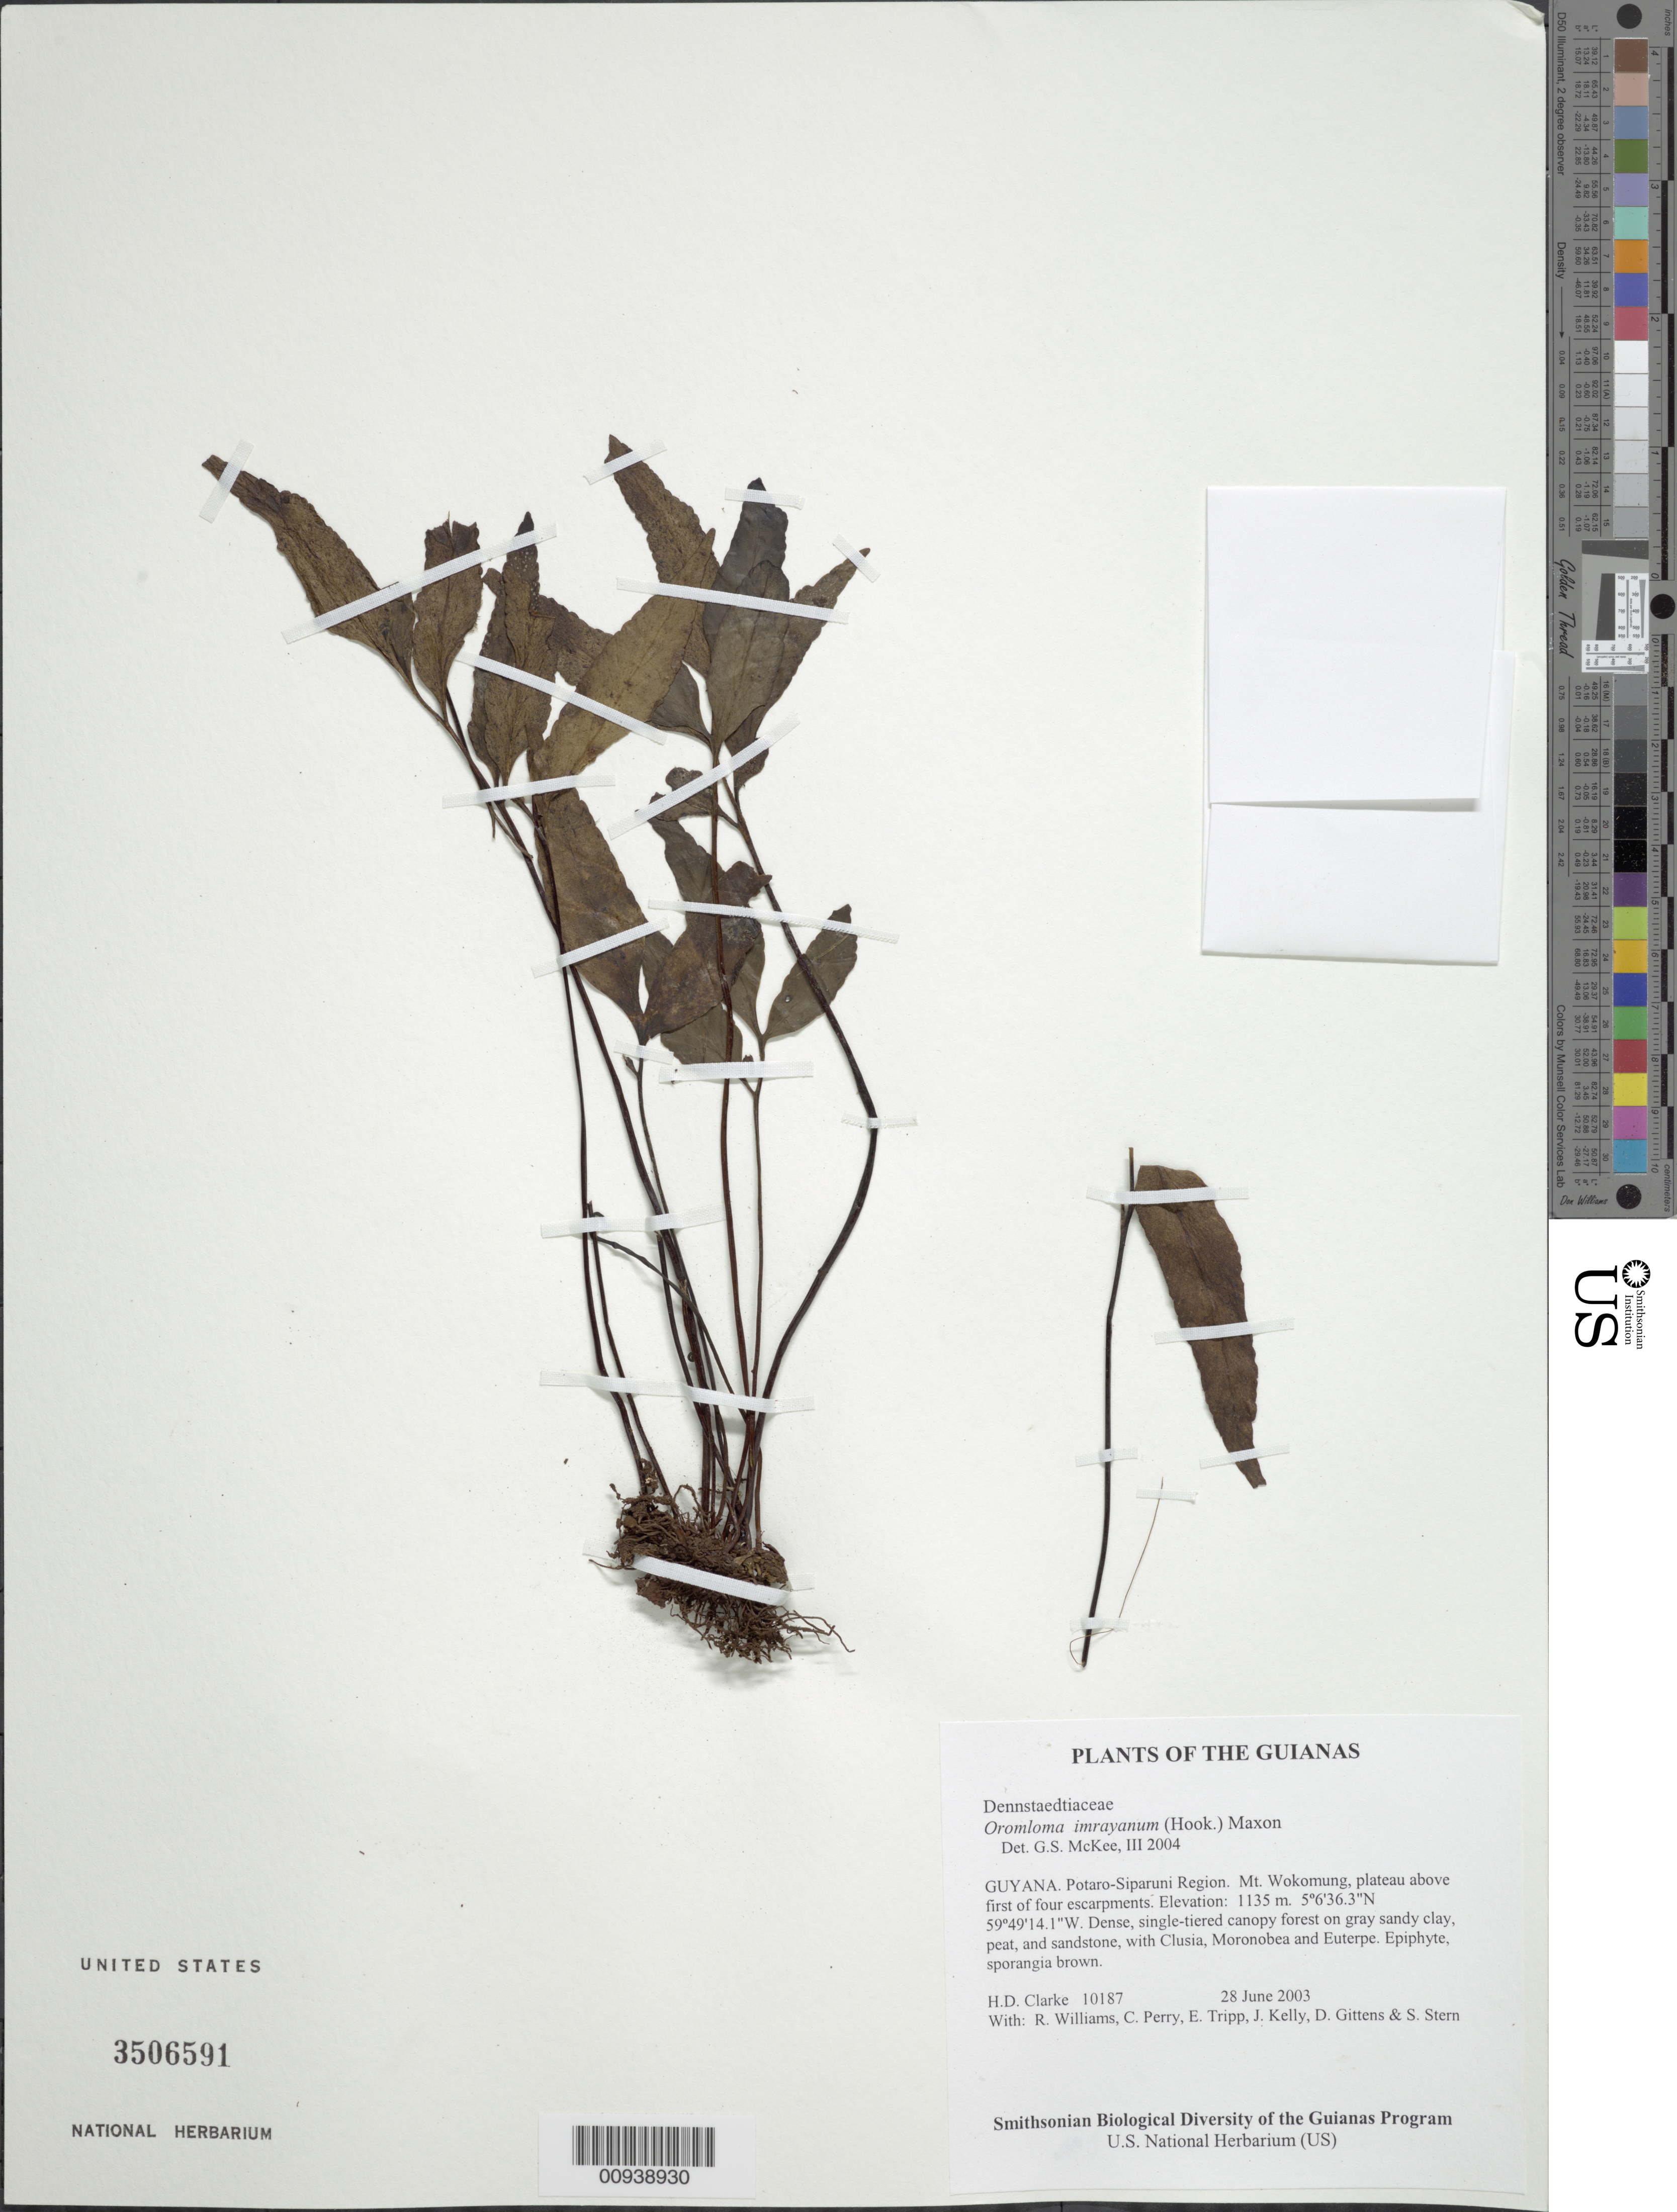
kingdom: Plantae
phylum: Tracheophyta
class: Polypodiopsida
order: Polypodiales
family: Lindsaeaceae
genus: Lindsaea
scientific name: Lindsaea imrayana comb. ined.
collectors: H. D. Clarke, R. Williams, C. Perry, E. Tripp, J. Kelly, D. Gittens & S. R. Stern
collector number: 10187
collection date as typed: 28 June 2003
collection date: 2003-06-28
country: Guyana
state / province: Potaro-Siparuni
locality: Mt. Wokomung, plateau above first of four escarpments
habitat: Dense, single-tiered canopy forest on gray sandy clay, peat, and sandstone, with Clusia, Moronobea and Euterpe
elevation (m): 1135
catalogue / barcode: US 3506591